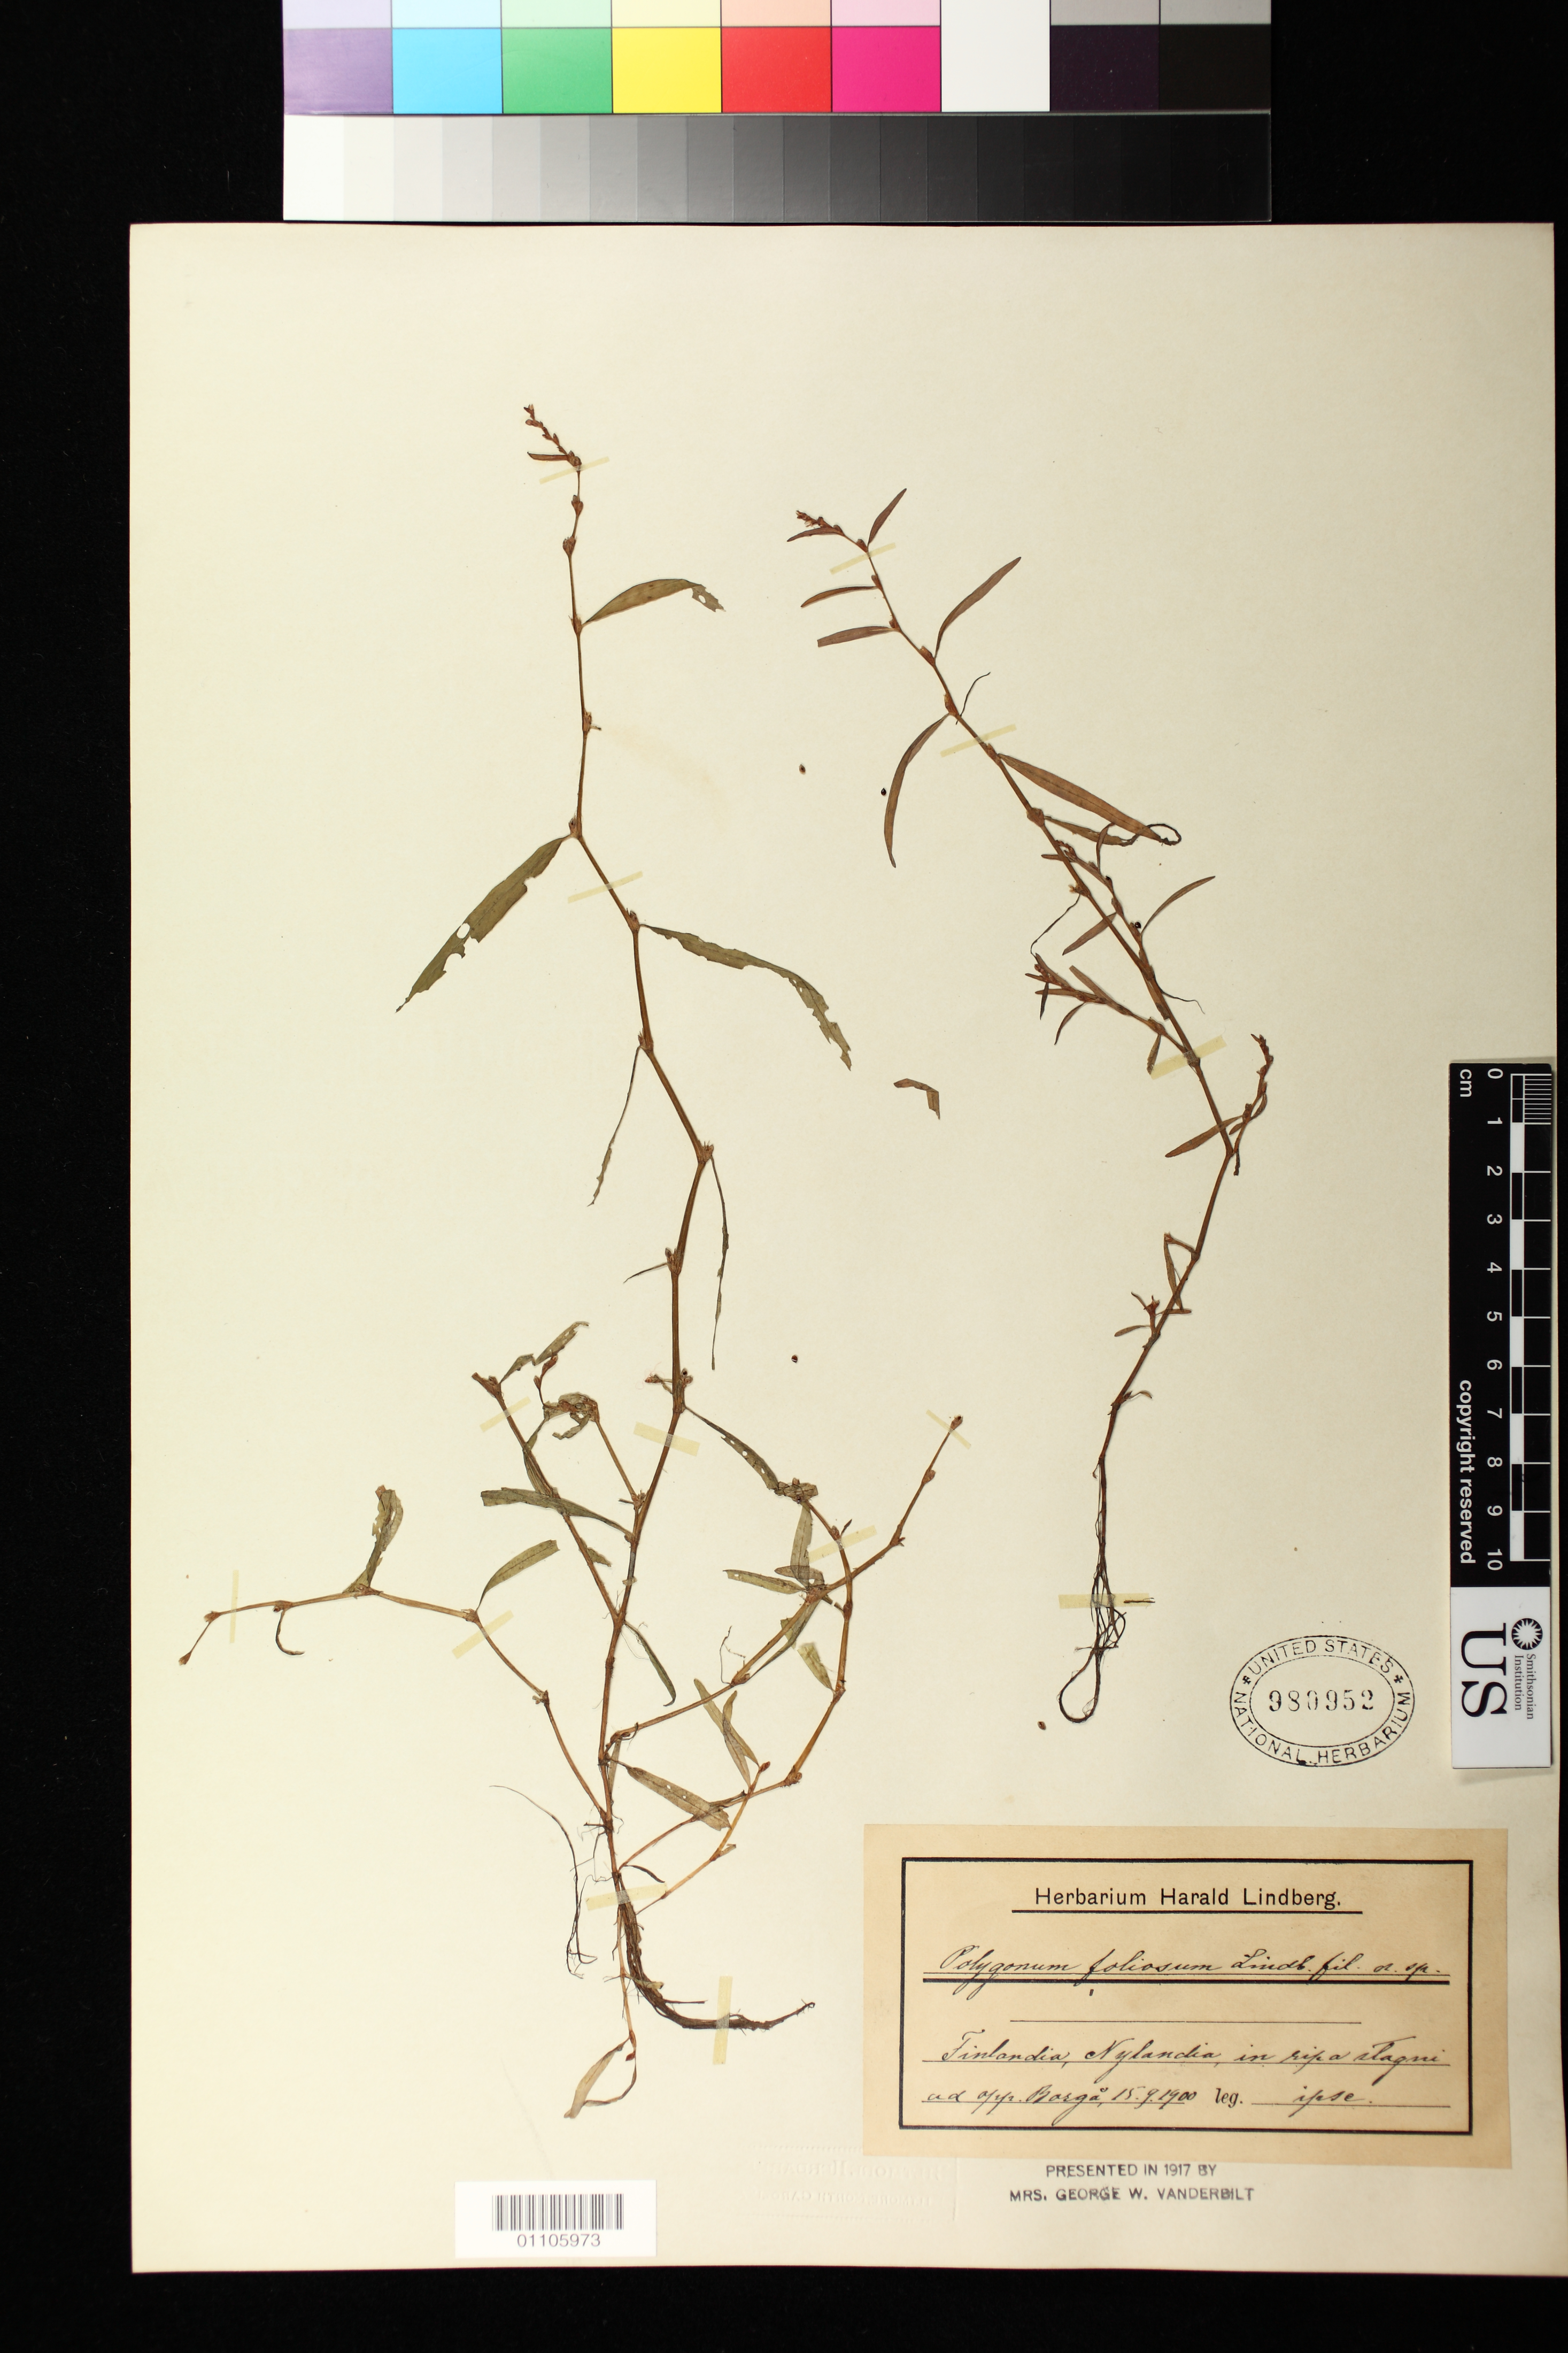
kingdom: Plantae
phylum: Tracheophyta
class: Magnoliopsida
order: Caryophyllales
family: Polygonaceae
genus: Polygonum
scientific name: Polygonum foliosum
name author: H. Lindb.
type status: Syntype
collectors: H. Lindberg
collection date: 1900-09-15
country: Finland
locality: Finlandia, Nylandia, in ripa stagni ad opp. Borga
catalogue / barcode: US 980952